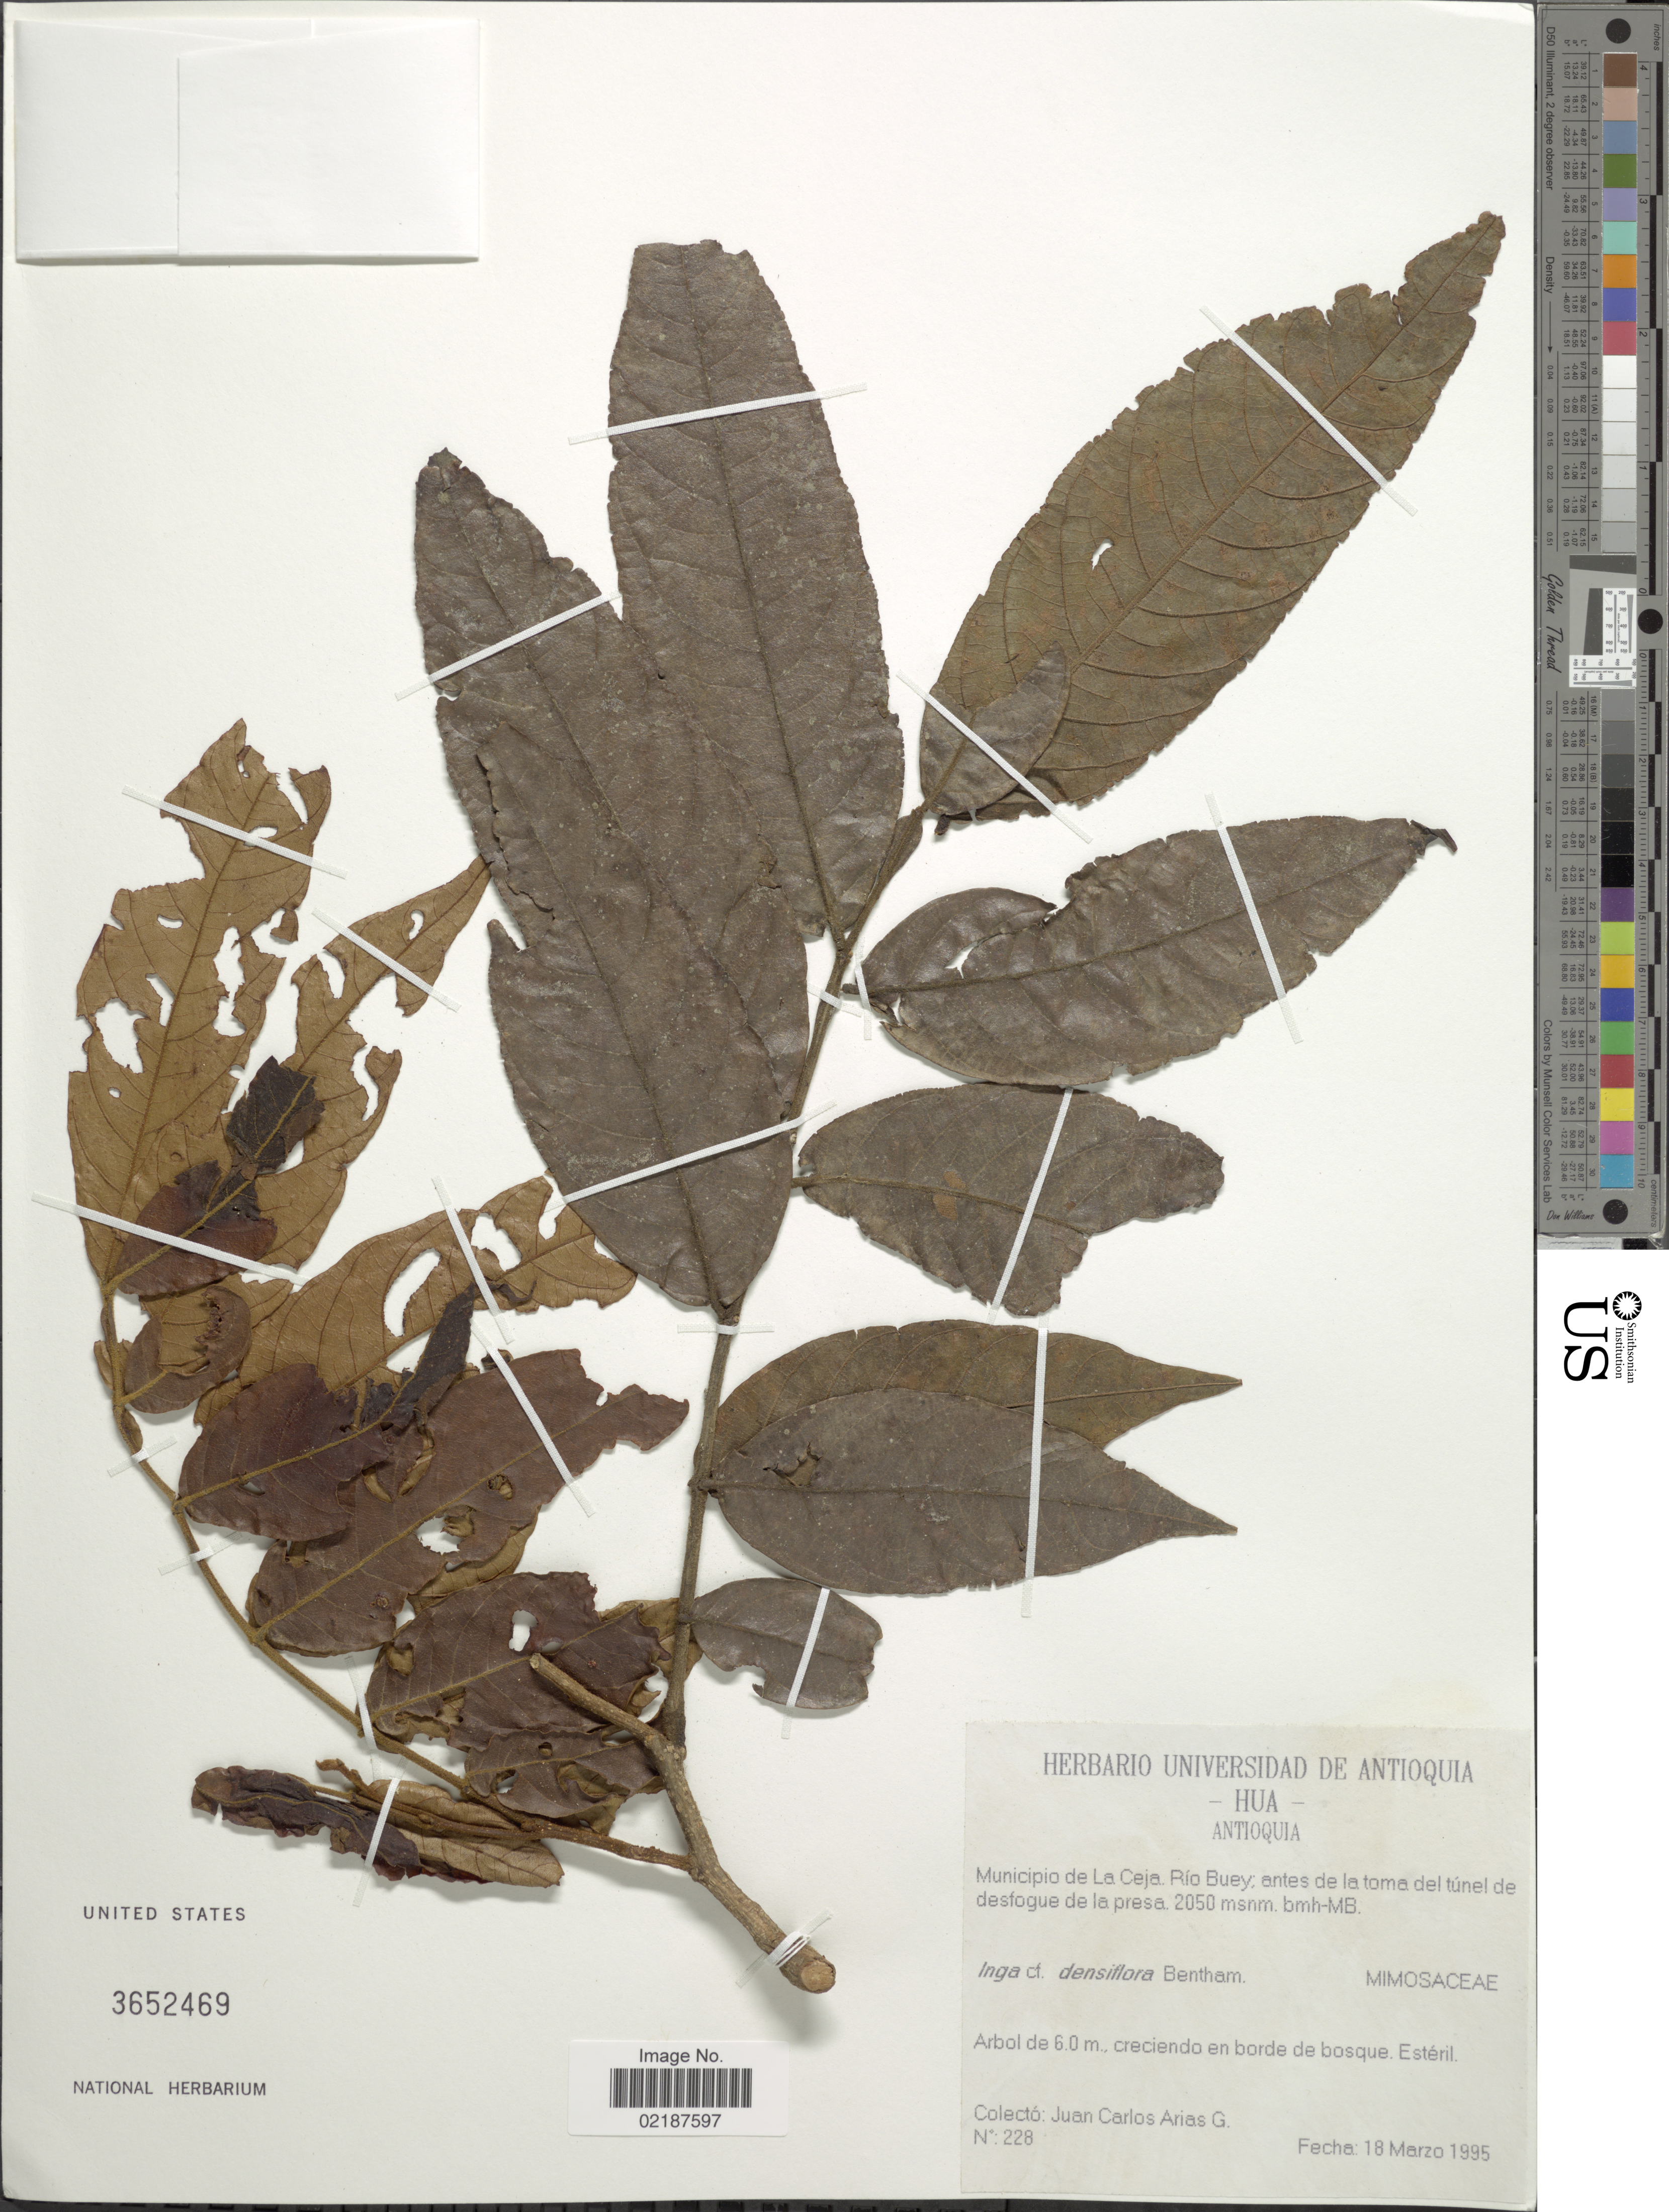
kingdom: Plantae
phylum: Tracheophyta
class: Magnoliopsida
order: Fabales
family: Fabaceae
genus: Inga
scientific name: Inga densiflora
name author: Benth.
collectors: J. Arias G.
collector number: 228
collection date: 1995-03-18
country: Colombia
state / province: Antioquia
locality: - HUA - Municipio de La Ceja. Rio Buey; antes de la toma del tunel de desfogue de la presa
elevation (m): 2050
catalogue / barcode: US 3652469